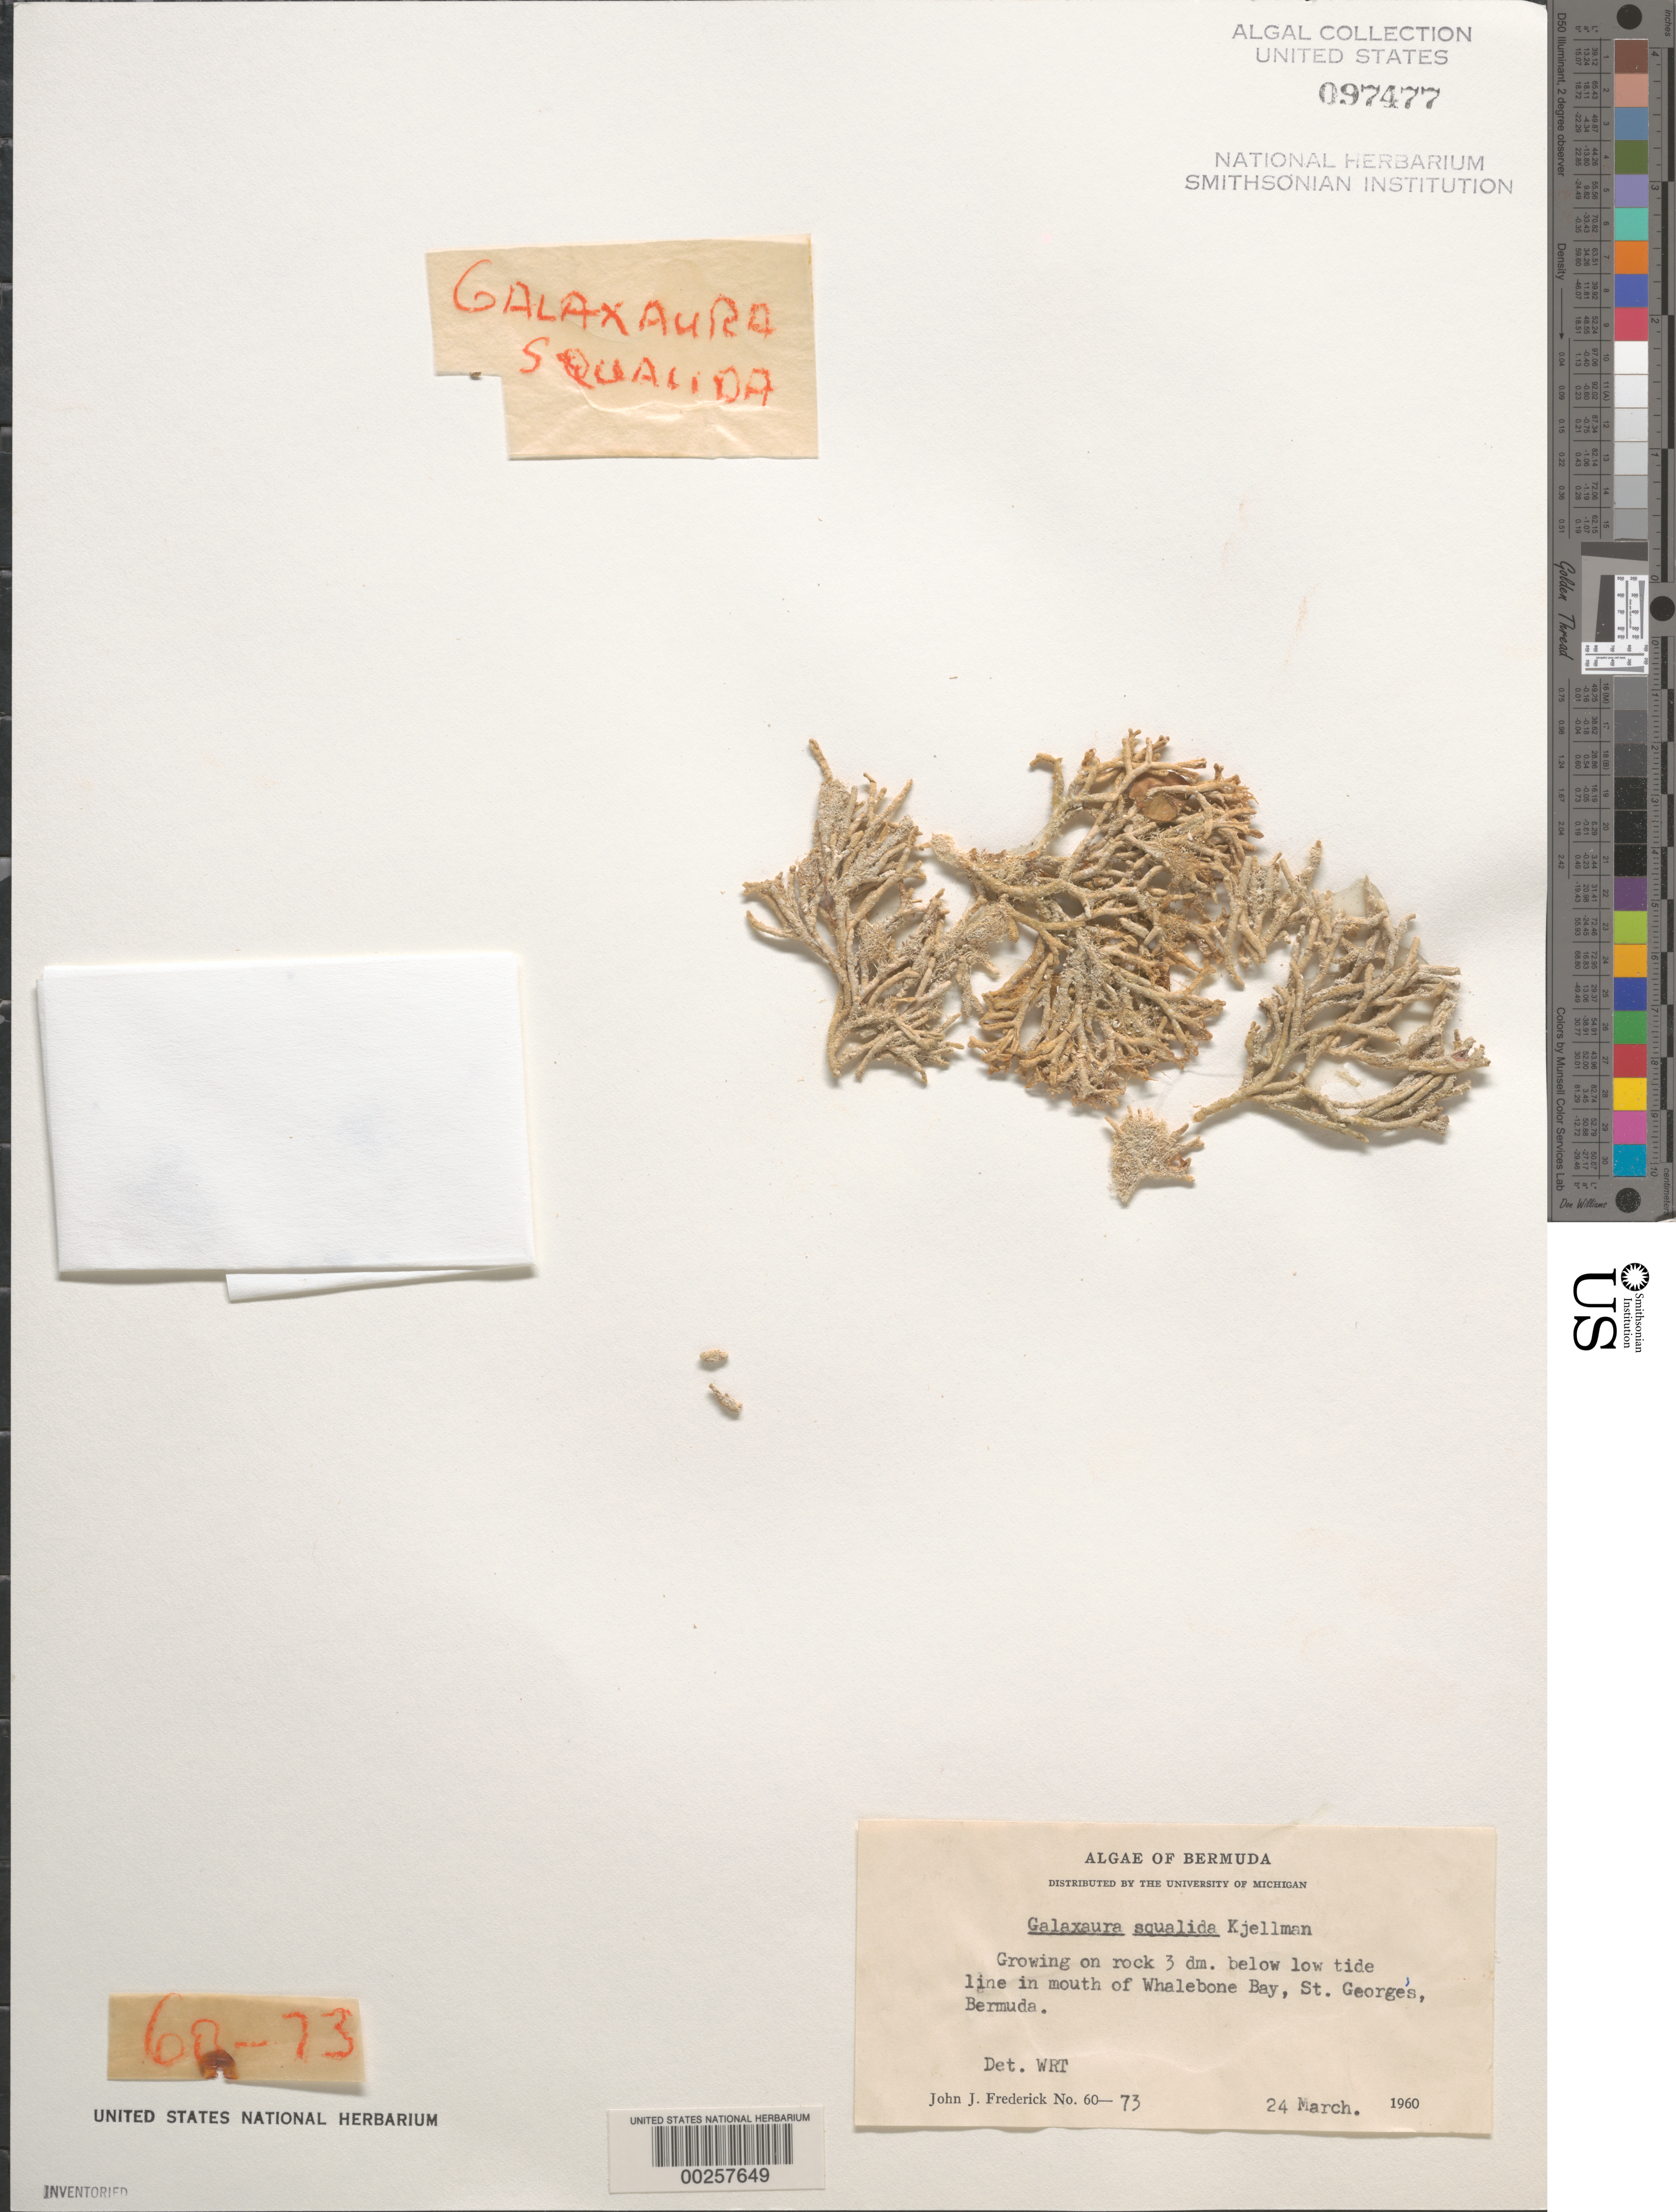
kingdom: Plantae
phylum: Rhodophyta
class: Florideophyceae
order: Nemaliales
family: Galaxauraceae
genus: Galaxaura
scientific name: Galaxaura rugosa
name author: (Ellis & Sol.) J.V.Lamouroux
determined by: Algae name updating Project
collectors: J. Frederick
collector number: JJF 60-73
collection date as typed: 24 Mar 1960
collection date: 1960-03-24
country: Bermuda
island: St. George's Island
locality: Whalebone Bay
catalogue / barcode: US 97477